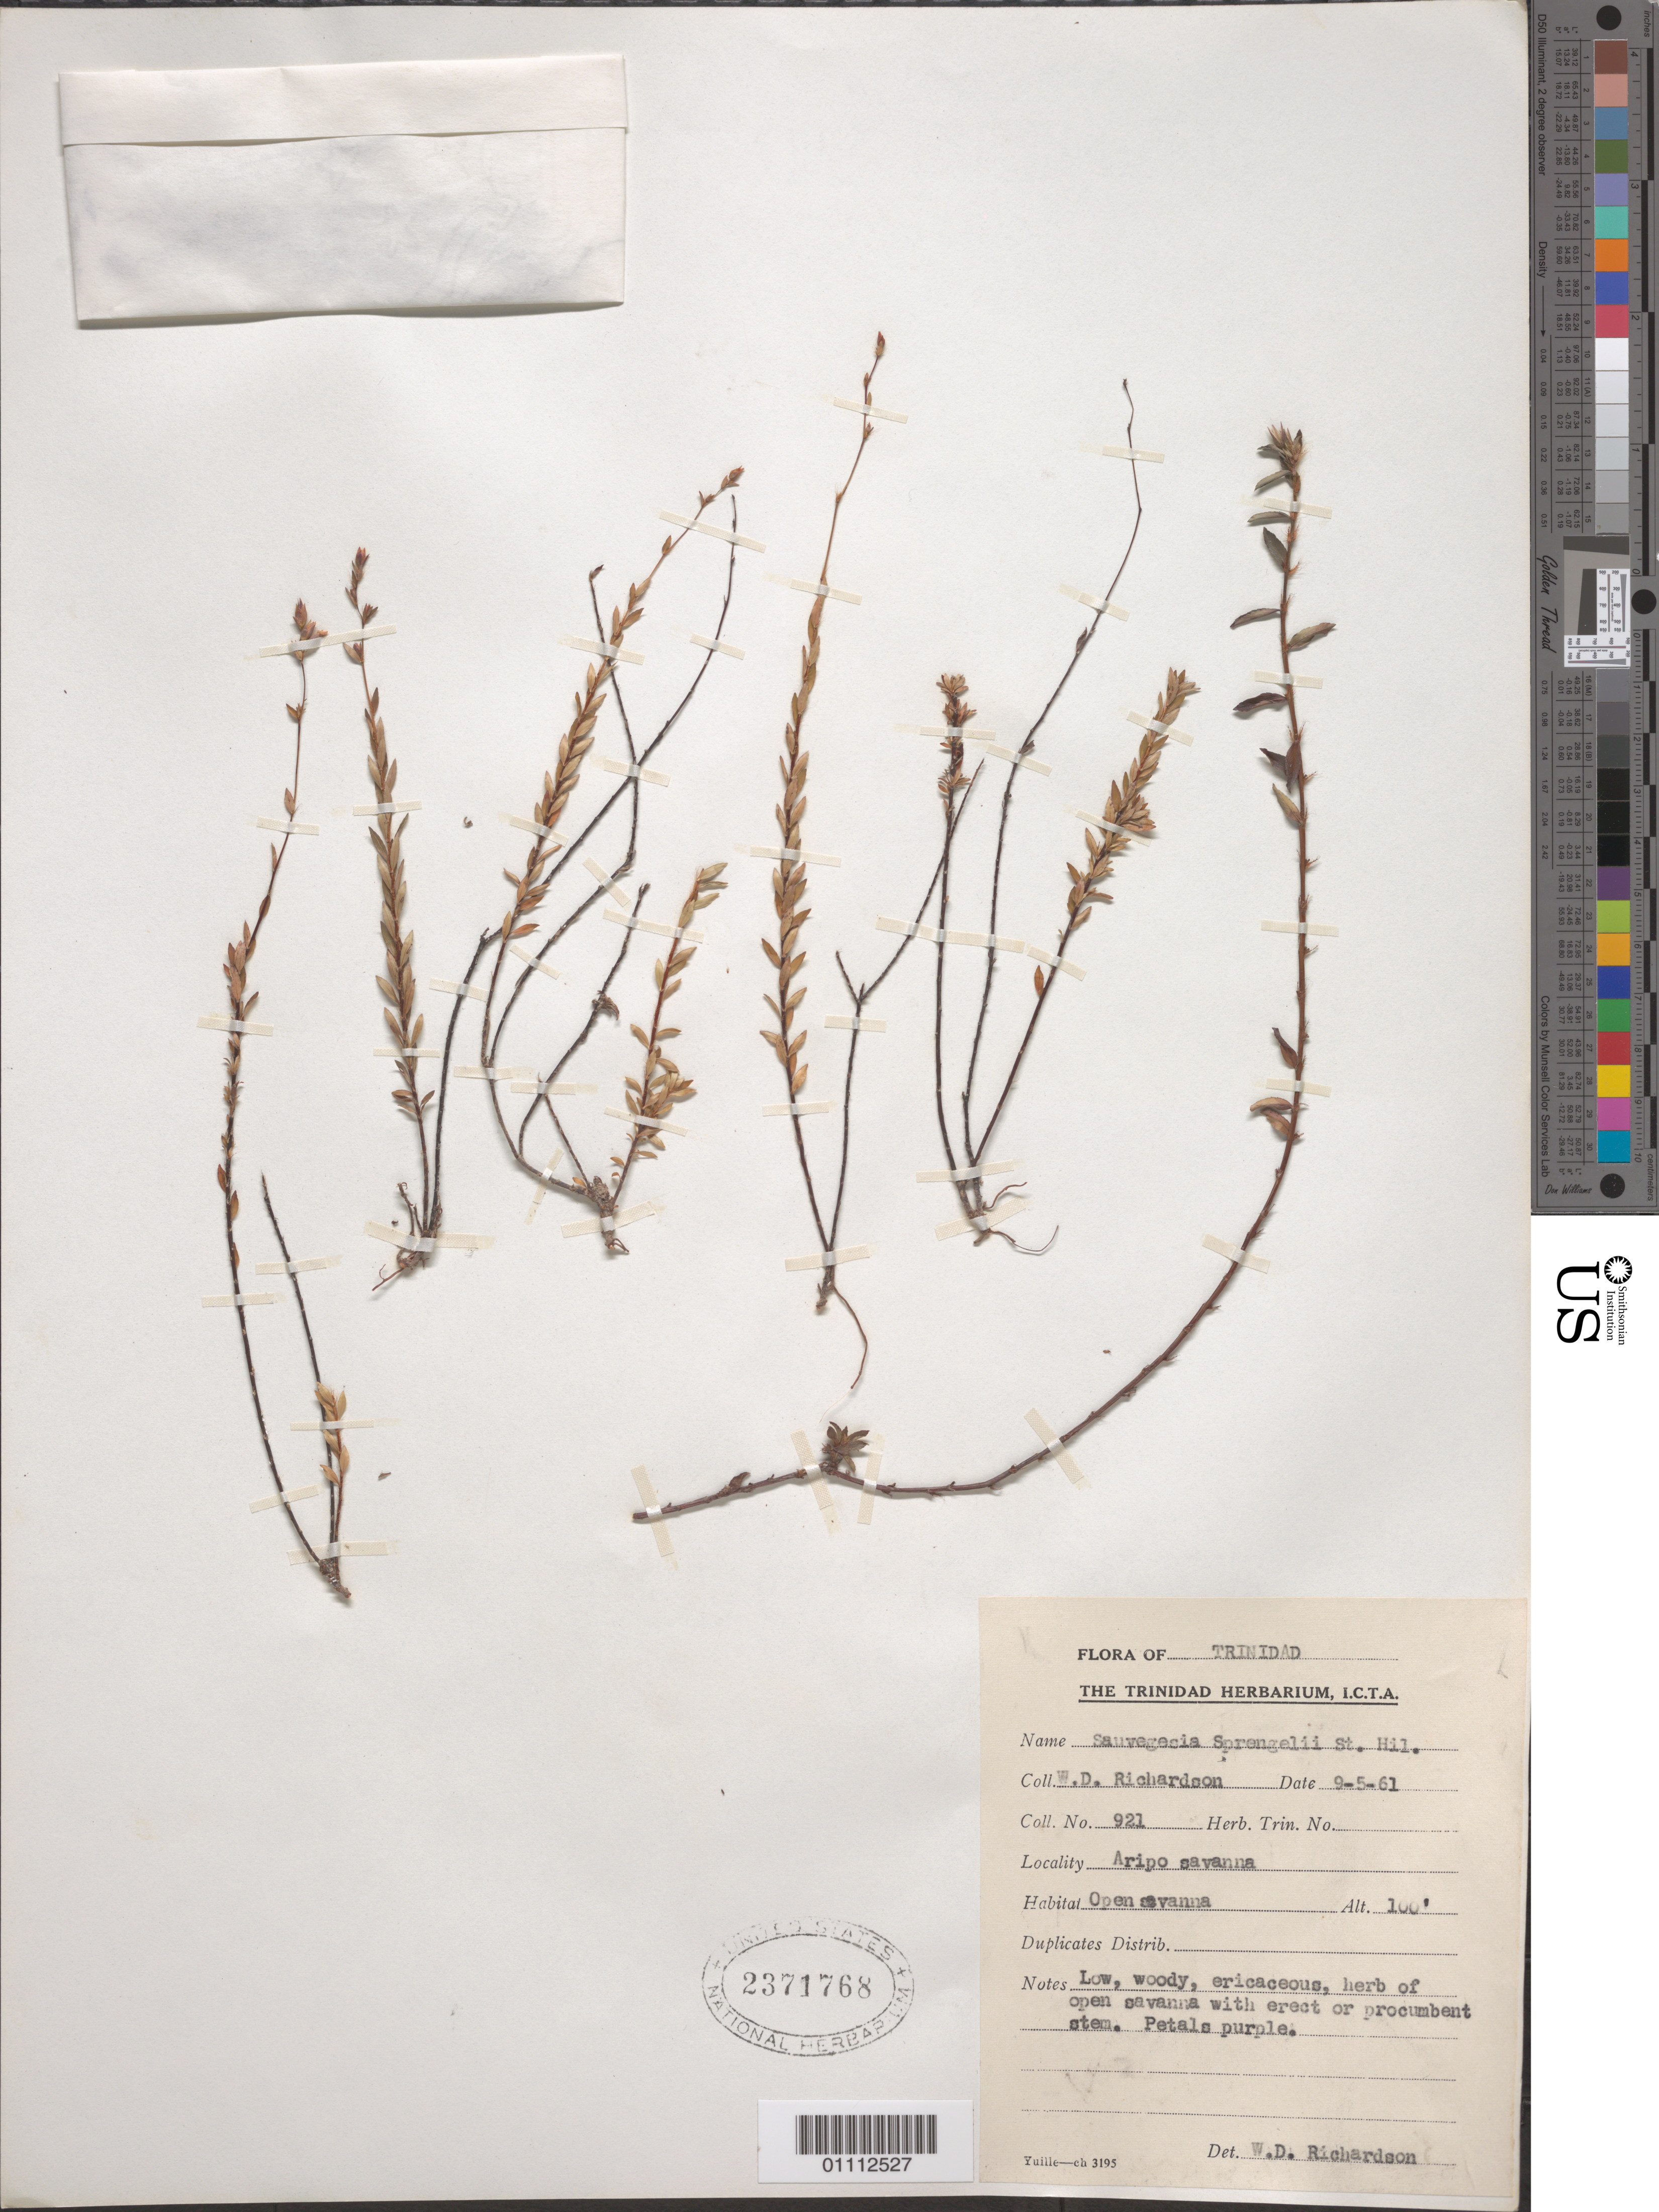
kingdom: Plantae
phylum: Tracheophyta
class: Magnoliopsida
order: Malpighiales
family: Ochnaceae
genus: Sauvagesia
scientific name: Sauvagesia sprengelii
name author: A. St.-Hil.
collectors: W. D. Richardson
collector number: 921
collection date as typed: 09 May 1961 or 05 Sep 1961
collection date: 1961-05-09 or 1961-09-05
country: Trinidad and Tobago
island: Trinidad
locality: Open savanna. Aripo Savanna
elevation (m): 100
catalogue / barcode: US 2371768